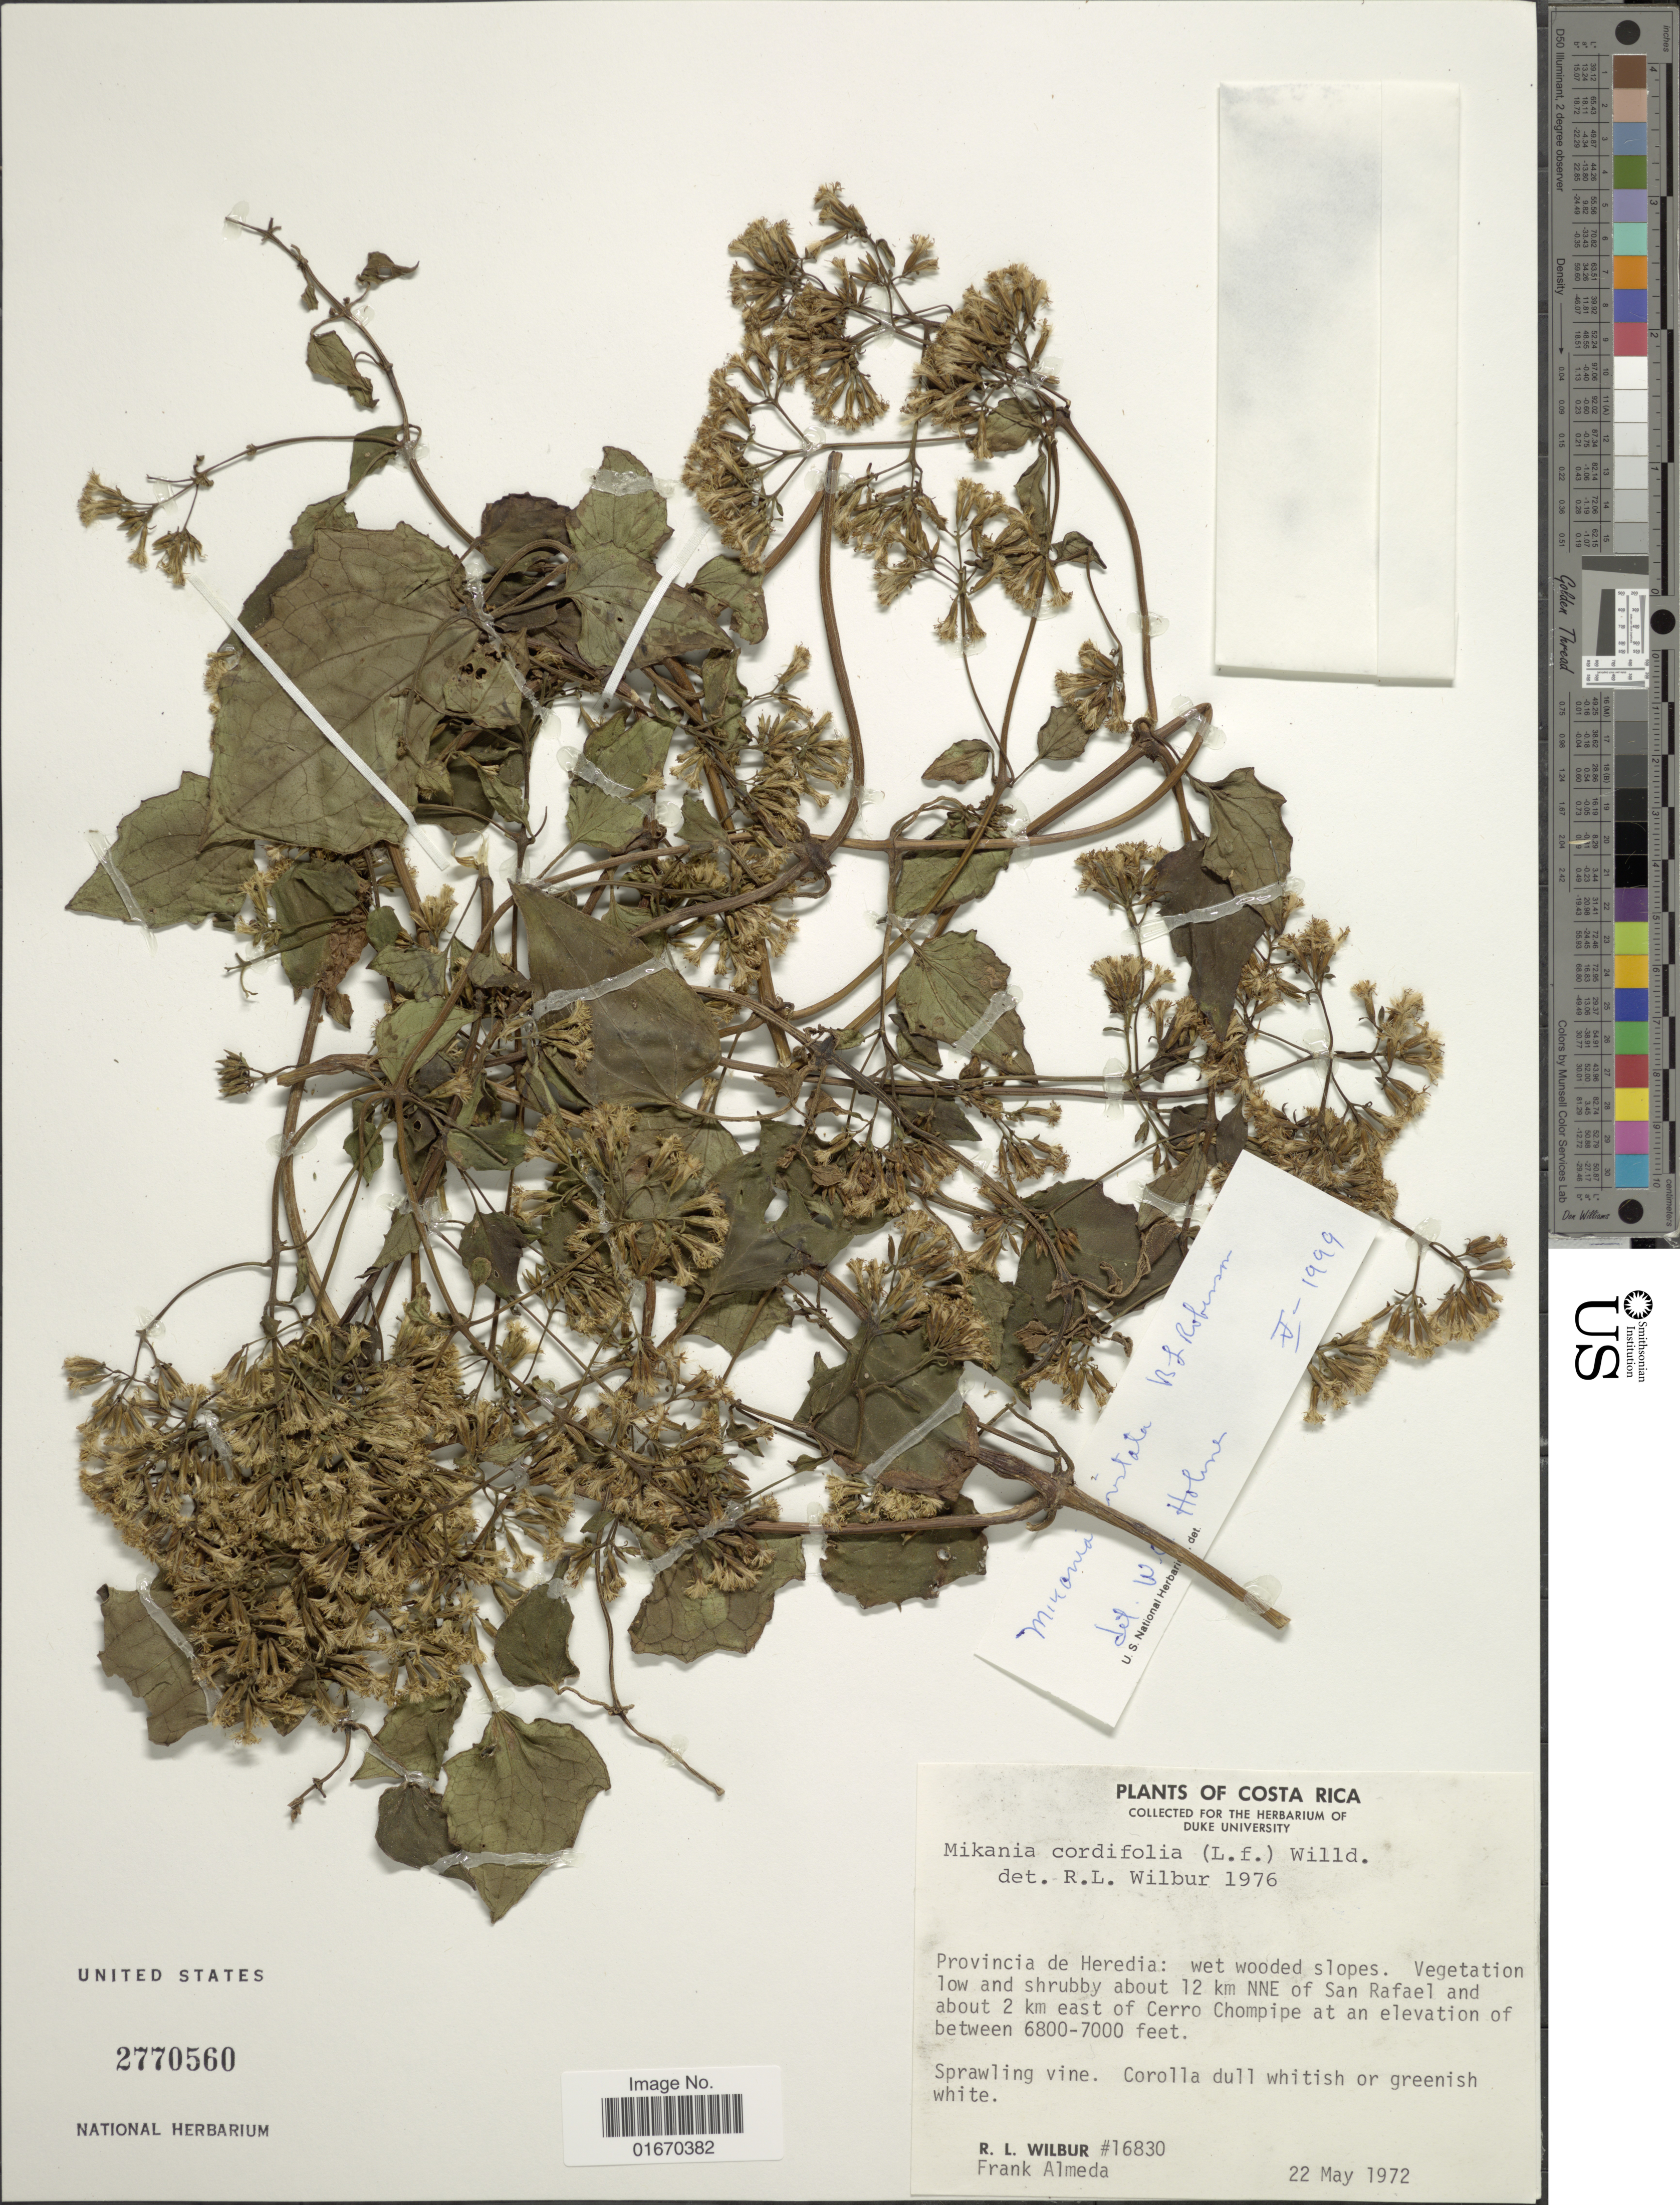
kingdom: Plantae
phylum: Tracheophyta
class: Magnoliopsida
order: Asterales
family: Asteraceae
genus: Mikania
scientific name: Mikania cordifolia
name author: Kunth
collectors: R. L. Wilbur & F. Almeda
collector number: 16830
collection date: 1972-05-22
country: Costa Rica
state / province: Heredia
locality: About 12 km NNE of San Rafael and about 2 km east of Cerro Chompipe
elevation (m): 2073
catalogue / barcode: US 2770560